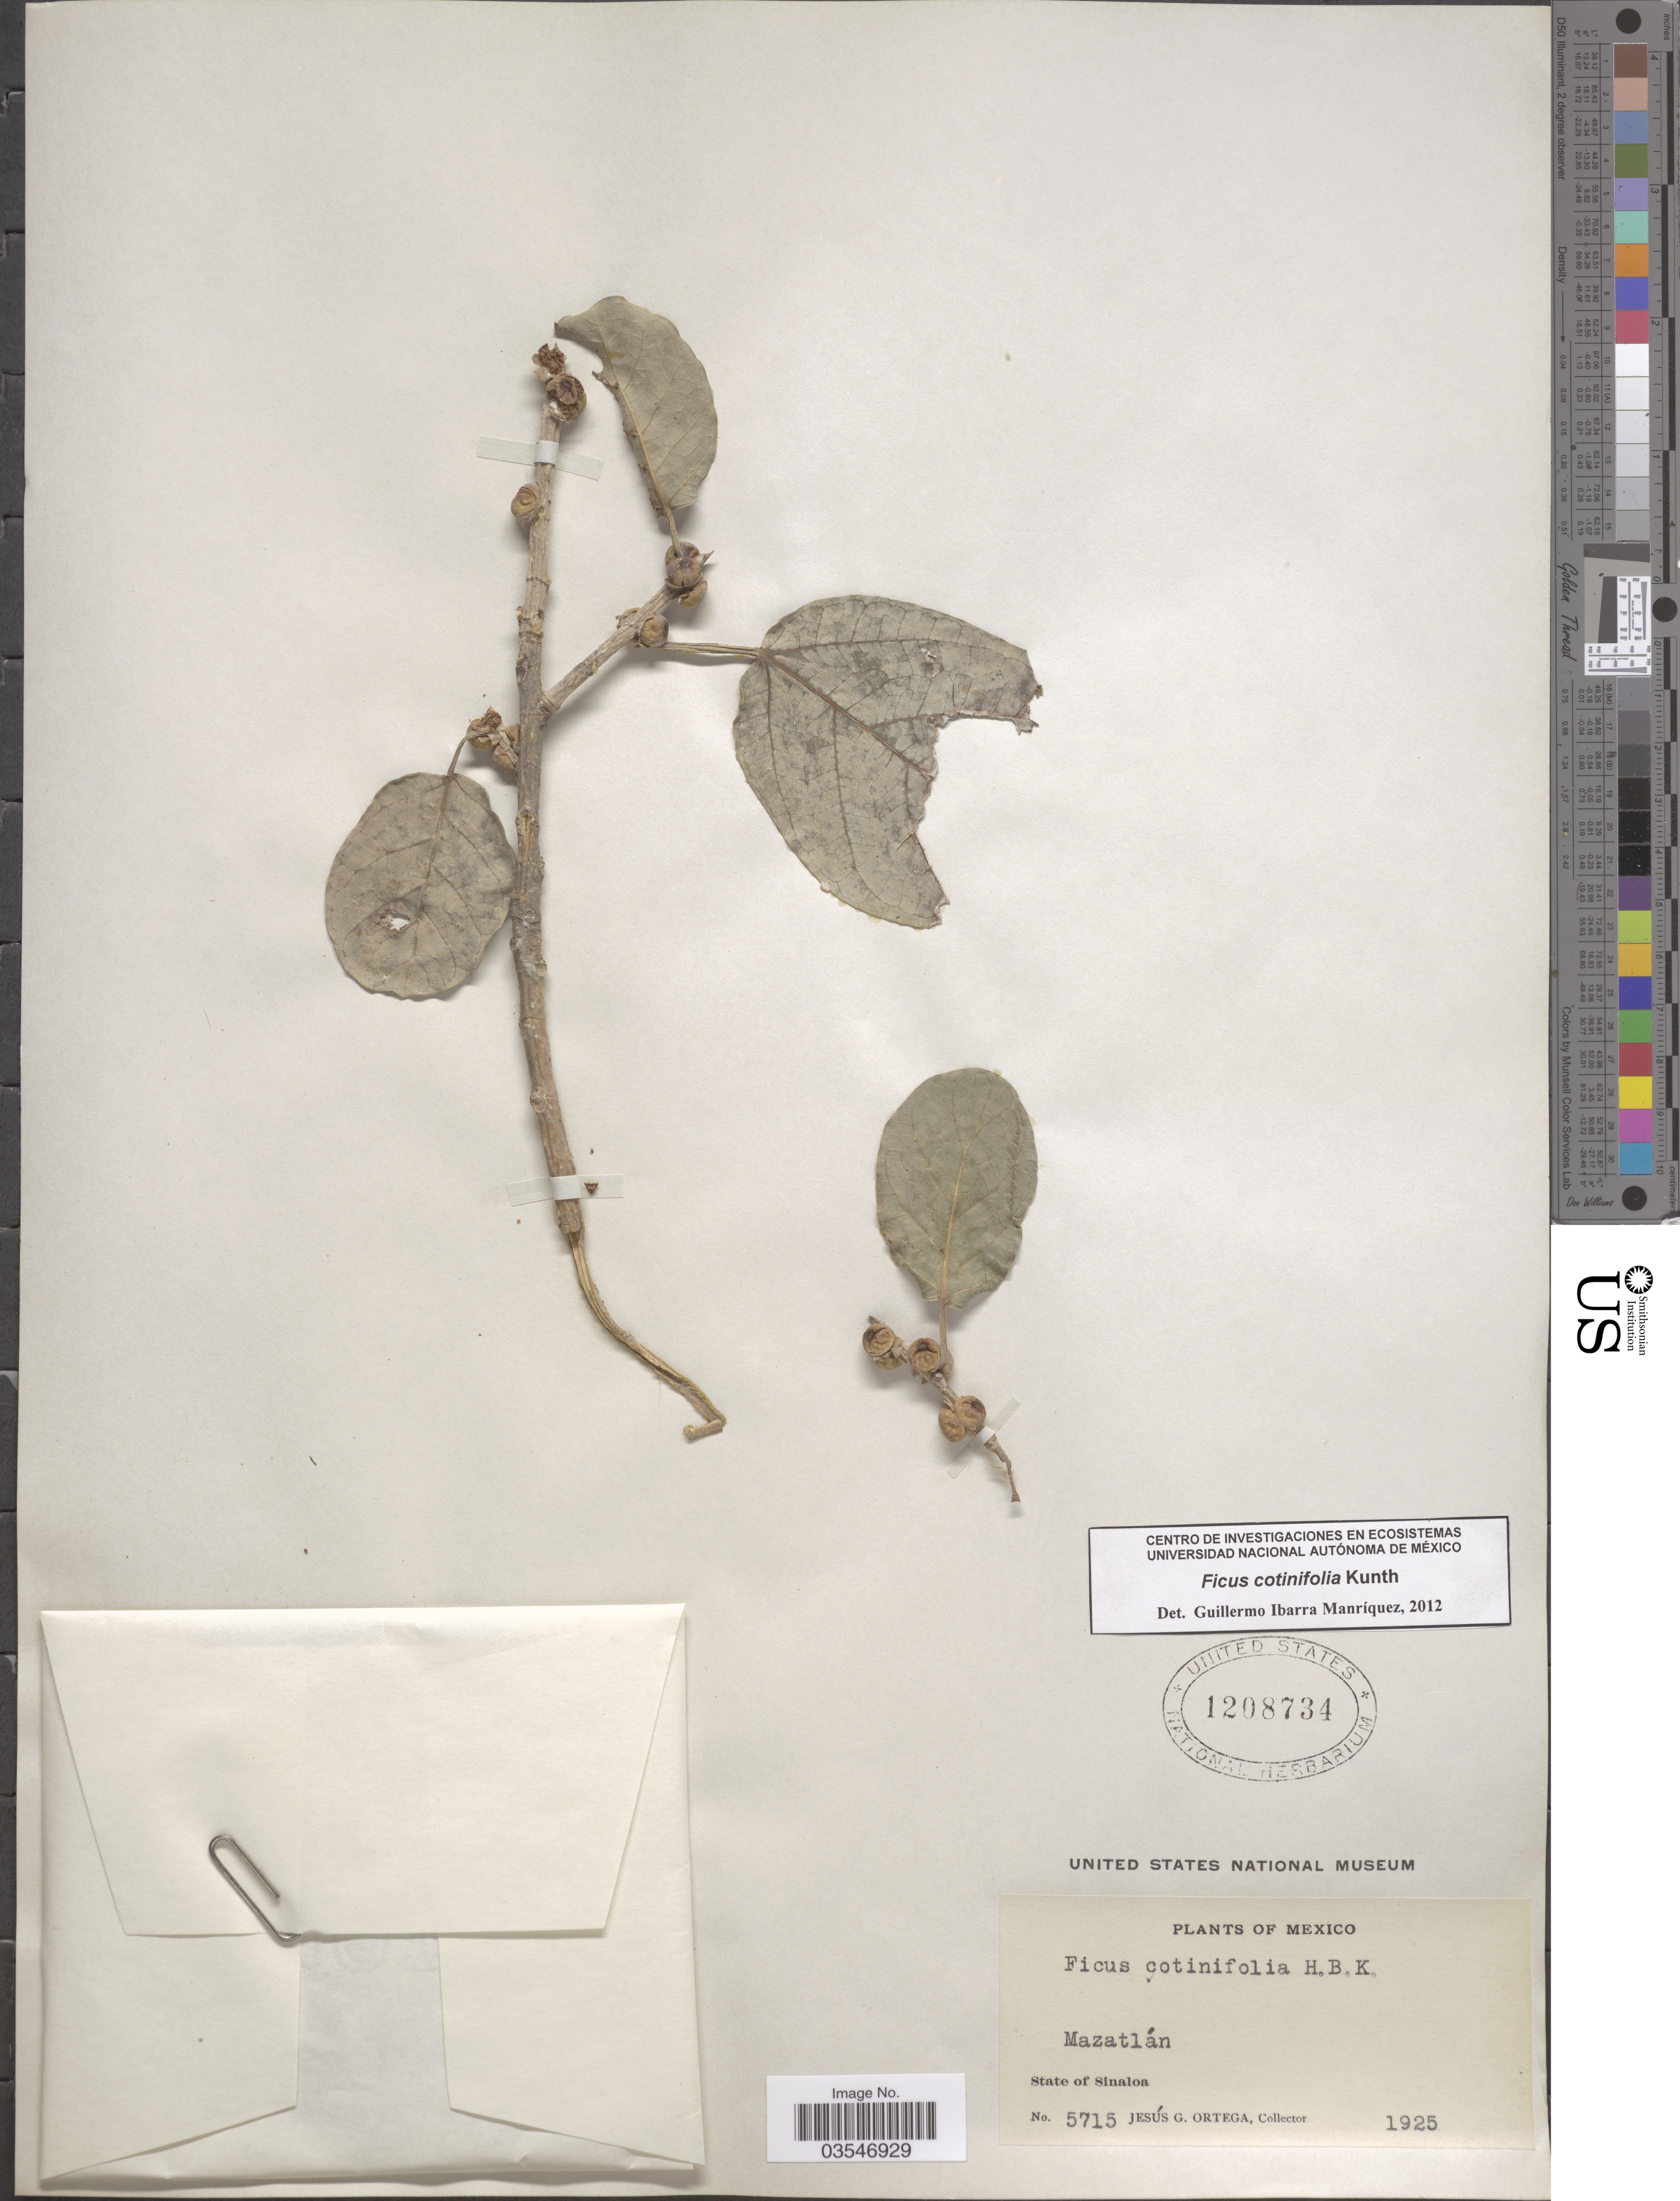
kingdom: Plantae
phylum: Tracheophyta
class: Magnoliopsida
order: Rosales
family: Moraceae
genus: Ficus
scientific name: Ficus cotinifolia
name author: Kunth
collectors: J. Ortega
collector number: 5715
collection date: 1925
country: Mexico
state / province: Sinaloa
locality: Mazatlán.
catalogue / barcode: US 1208734